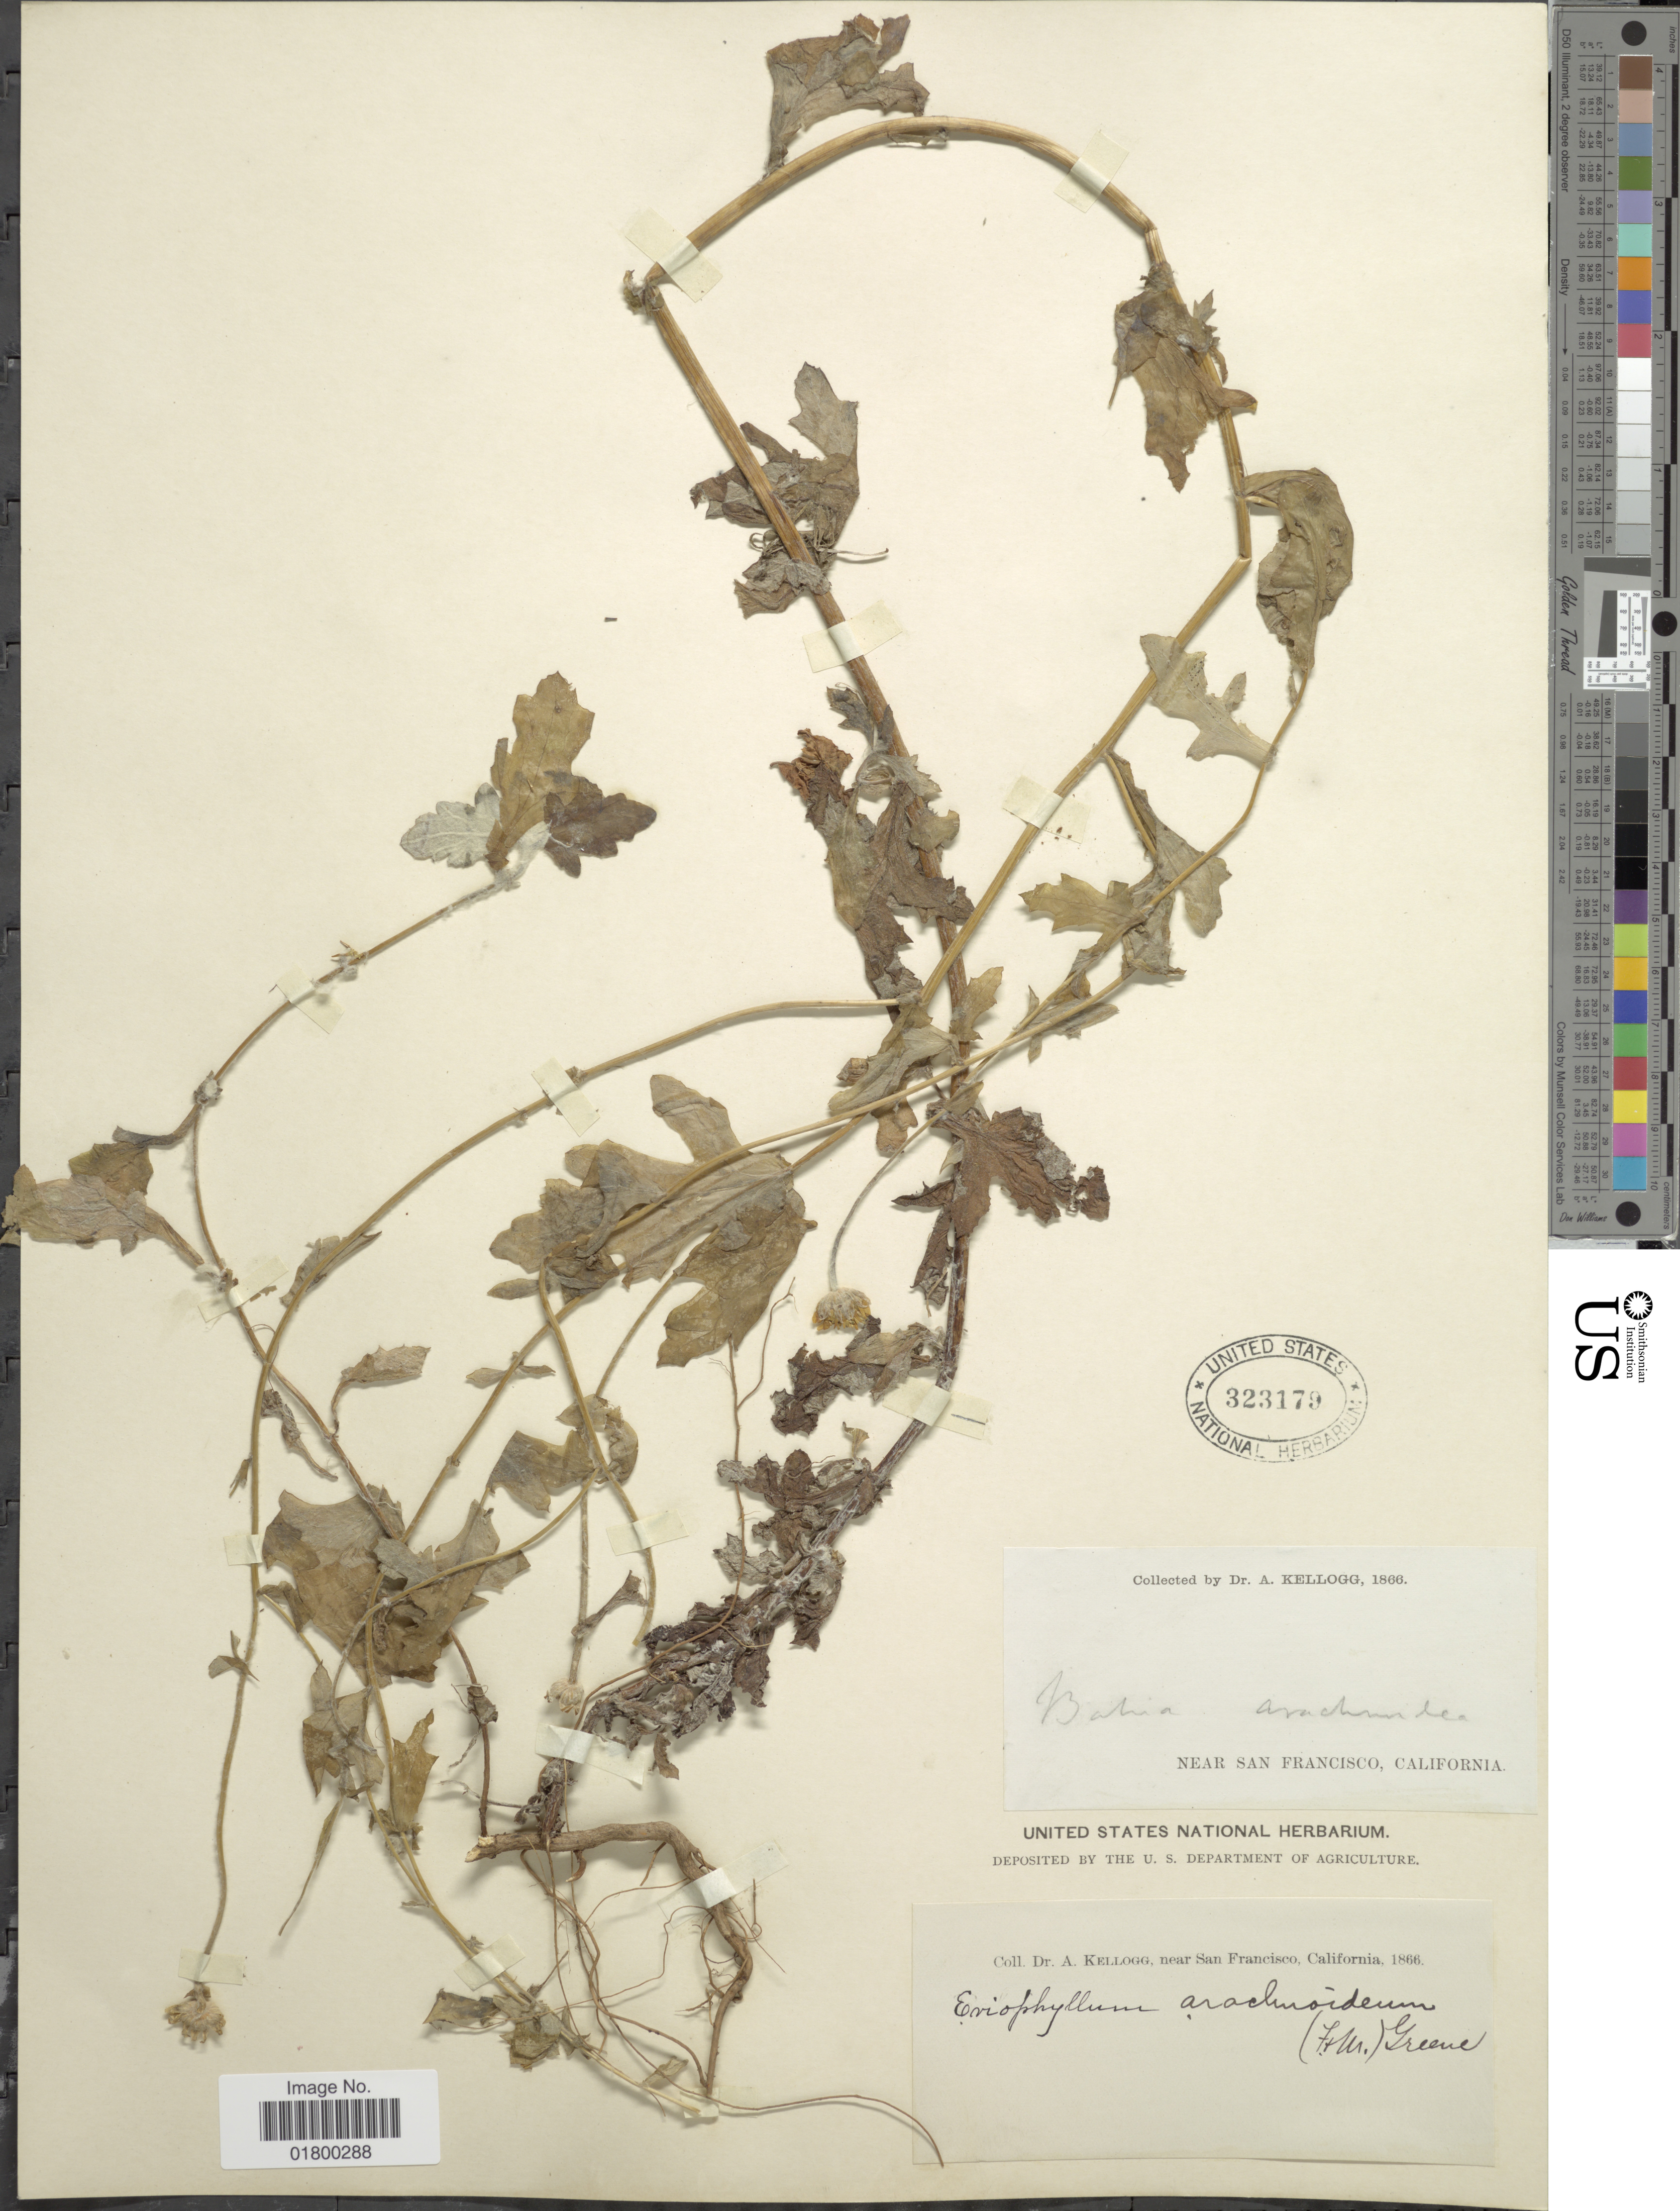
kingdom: Plantae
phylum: Tracheophyta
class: Magnoliopsida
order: Asterales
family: Asteraceae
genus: Eriophyllum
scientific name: Eriophyllum lanatum var. arachnoideum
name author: (Fisch. & Avé-Lall.) Jeps.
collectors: A. Kellogg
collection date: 1866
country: United States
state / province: California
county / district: San Francisco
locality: Near San Francisco, California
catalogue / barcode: US 323179